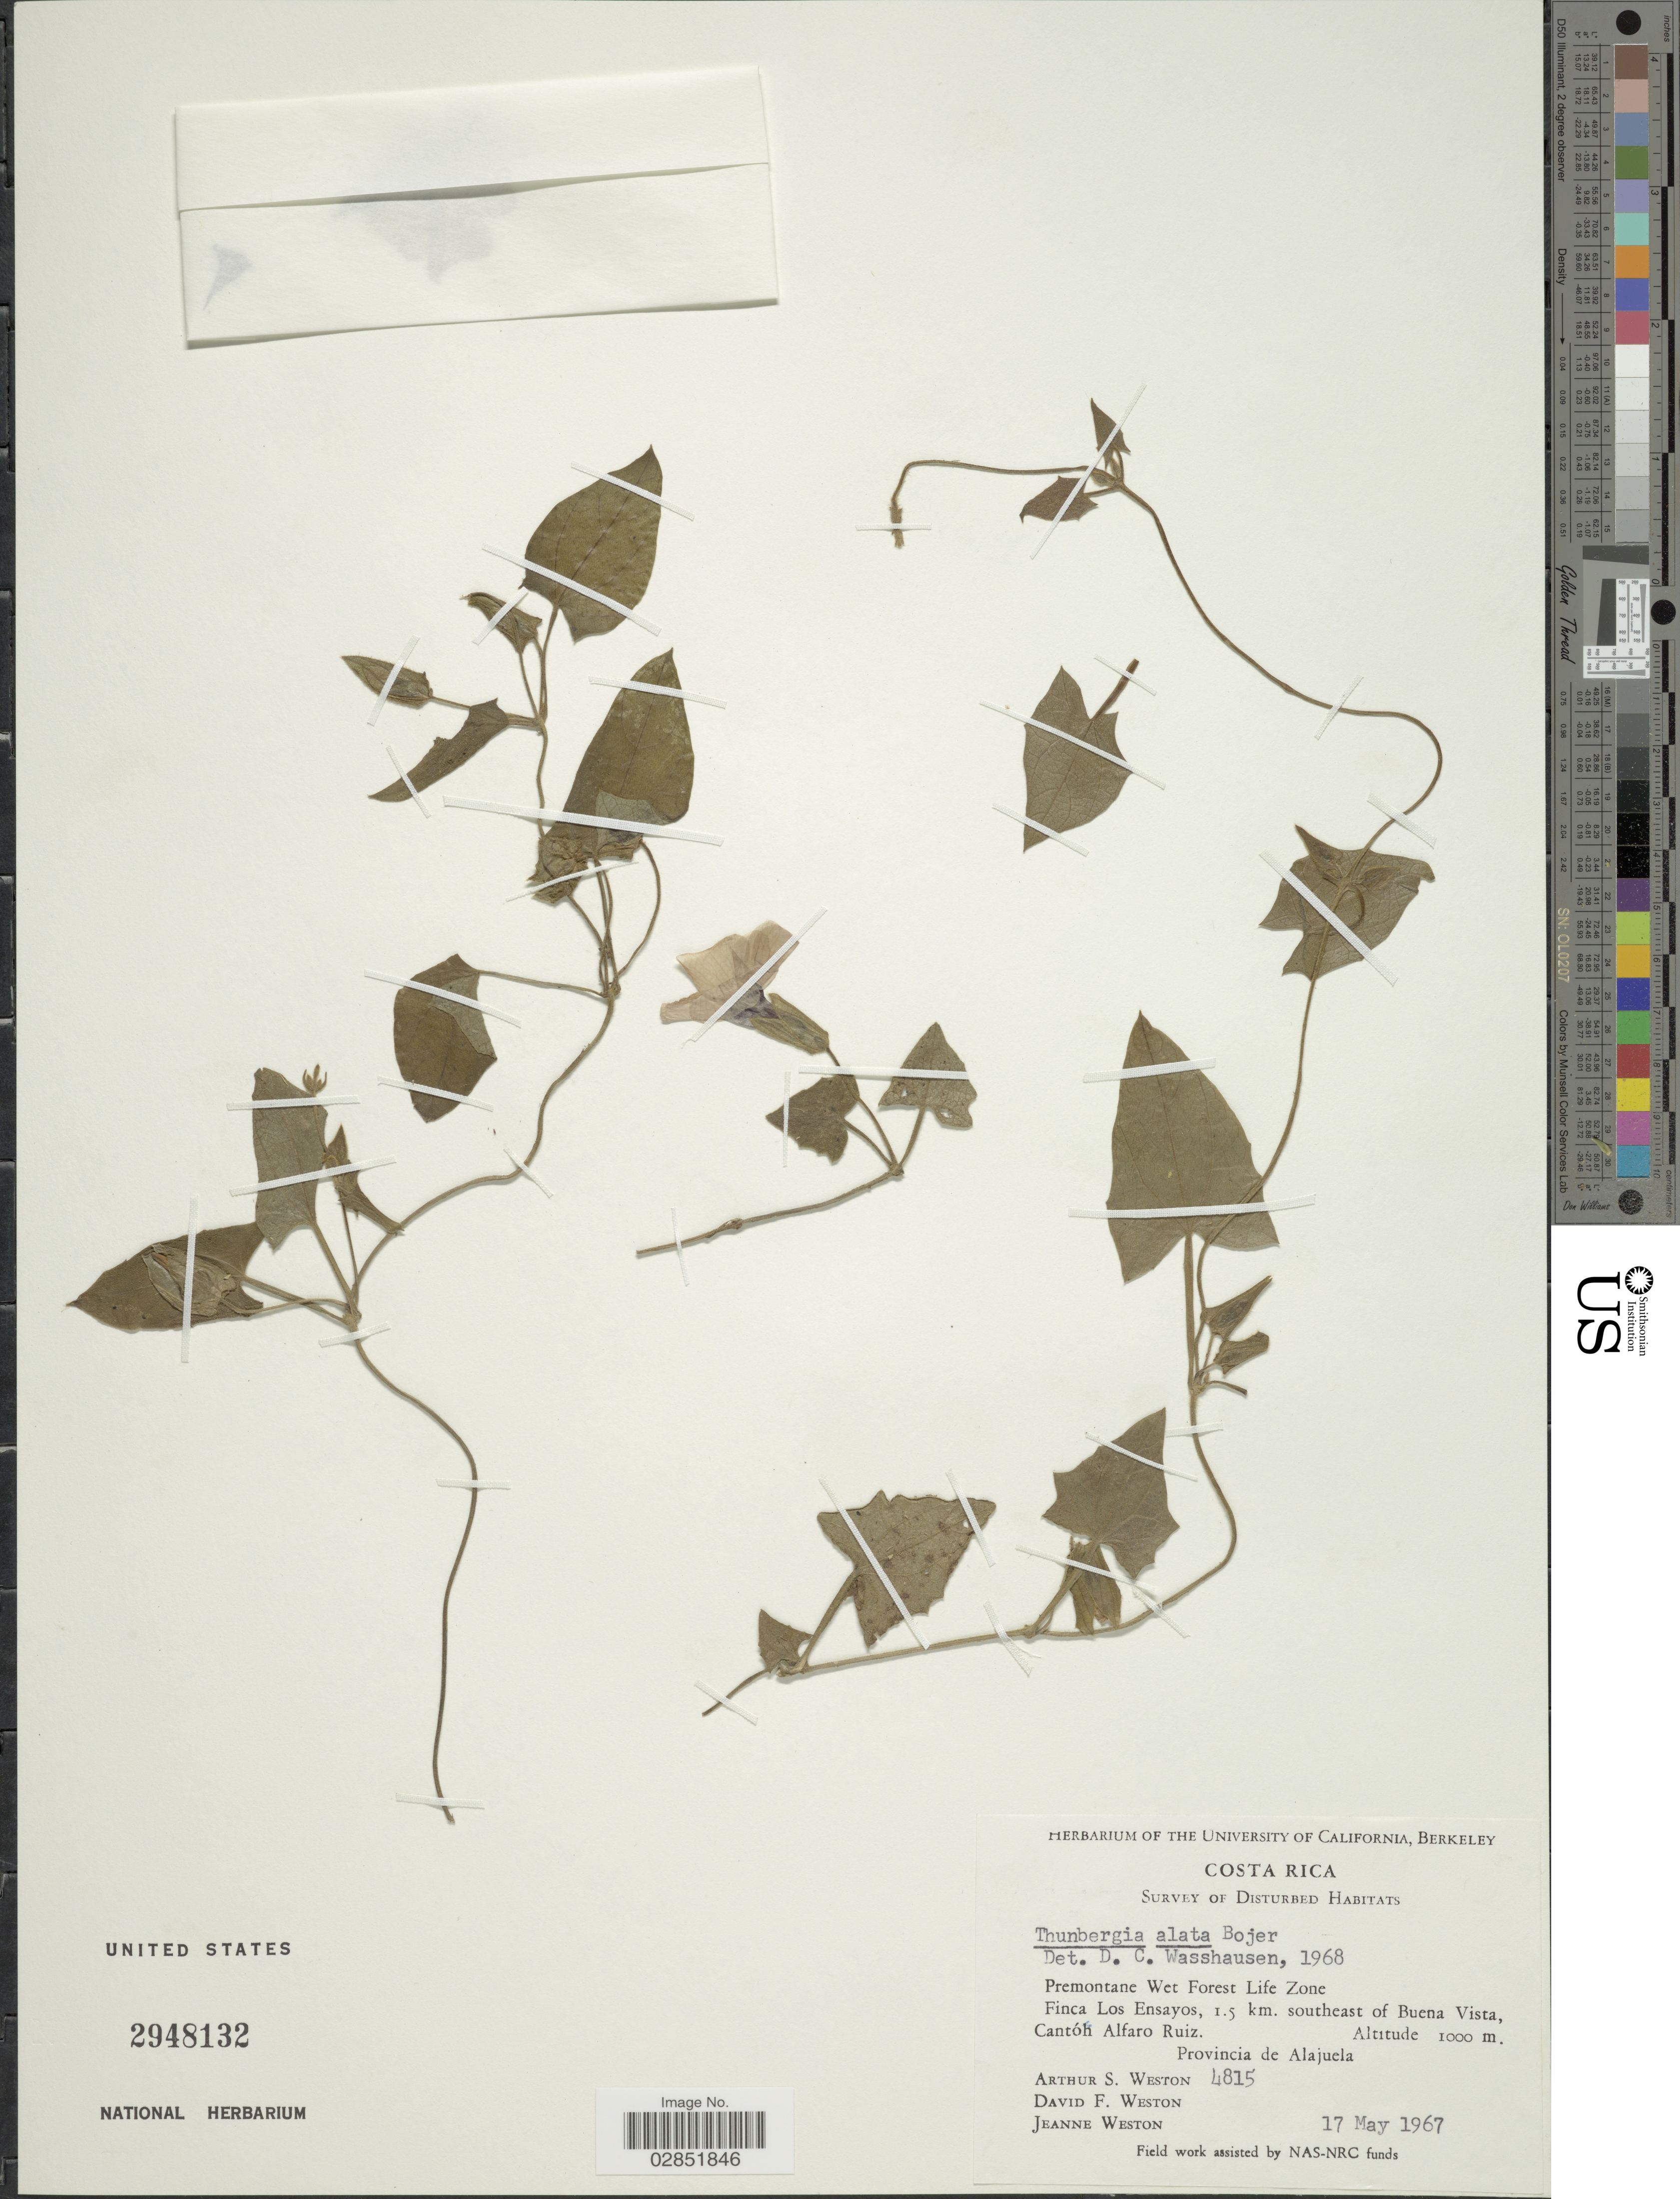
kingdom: Plantae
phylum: Tracheophyta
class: Magnoliopsida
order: Lamiales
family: Acanthaceae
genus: Thunbergia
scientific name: Thunbergia alata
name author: Bojer ex Sims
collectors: A. Weston, D. Weston & J. Weston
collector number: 4815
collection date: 1967-05-17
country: Costa Rica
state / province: Alajuela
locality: Finca Los Ensayos, 1.5 km. southeast of Buena Vista, Cantón Alfaro Ruiz. Provincia de Alajuela.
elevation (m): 1000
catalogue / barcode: US 2948132